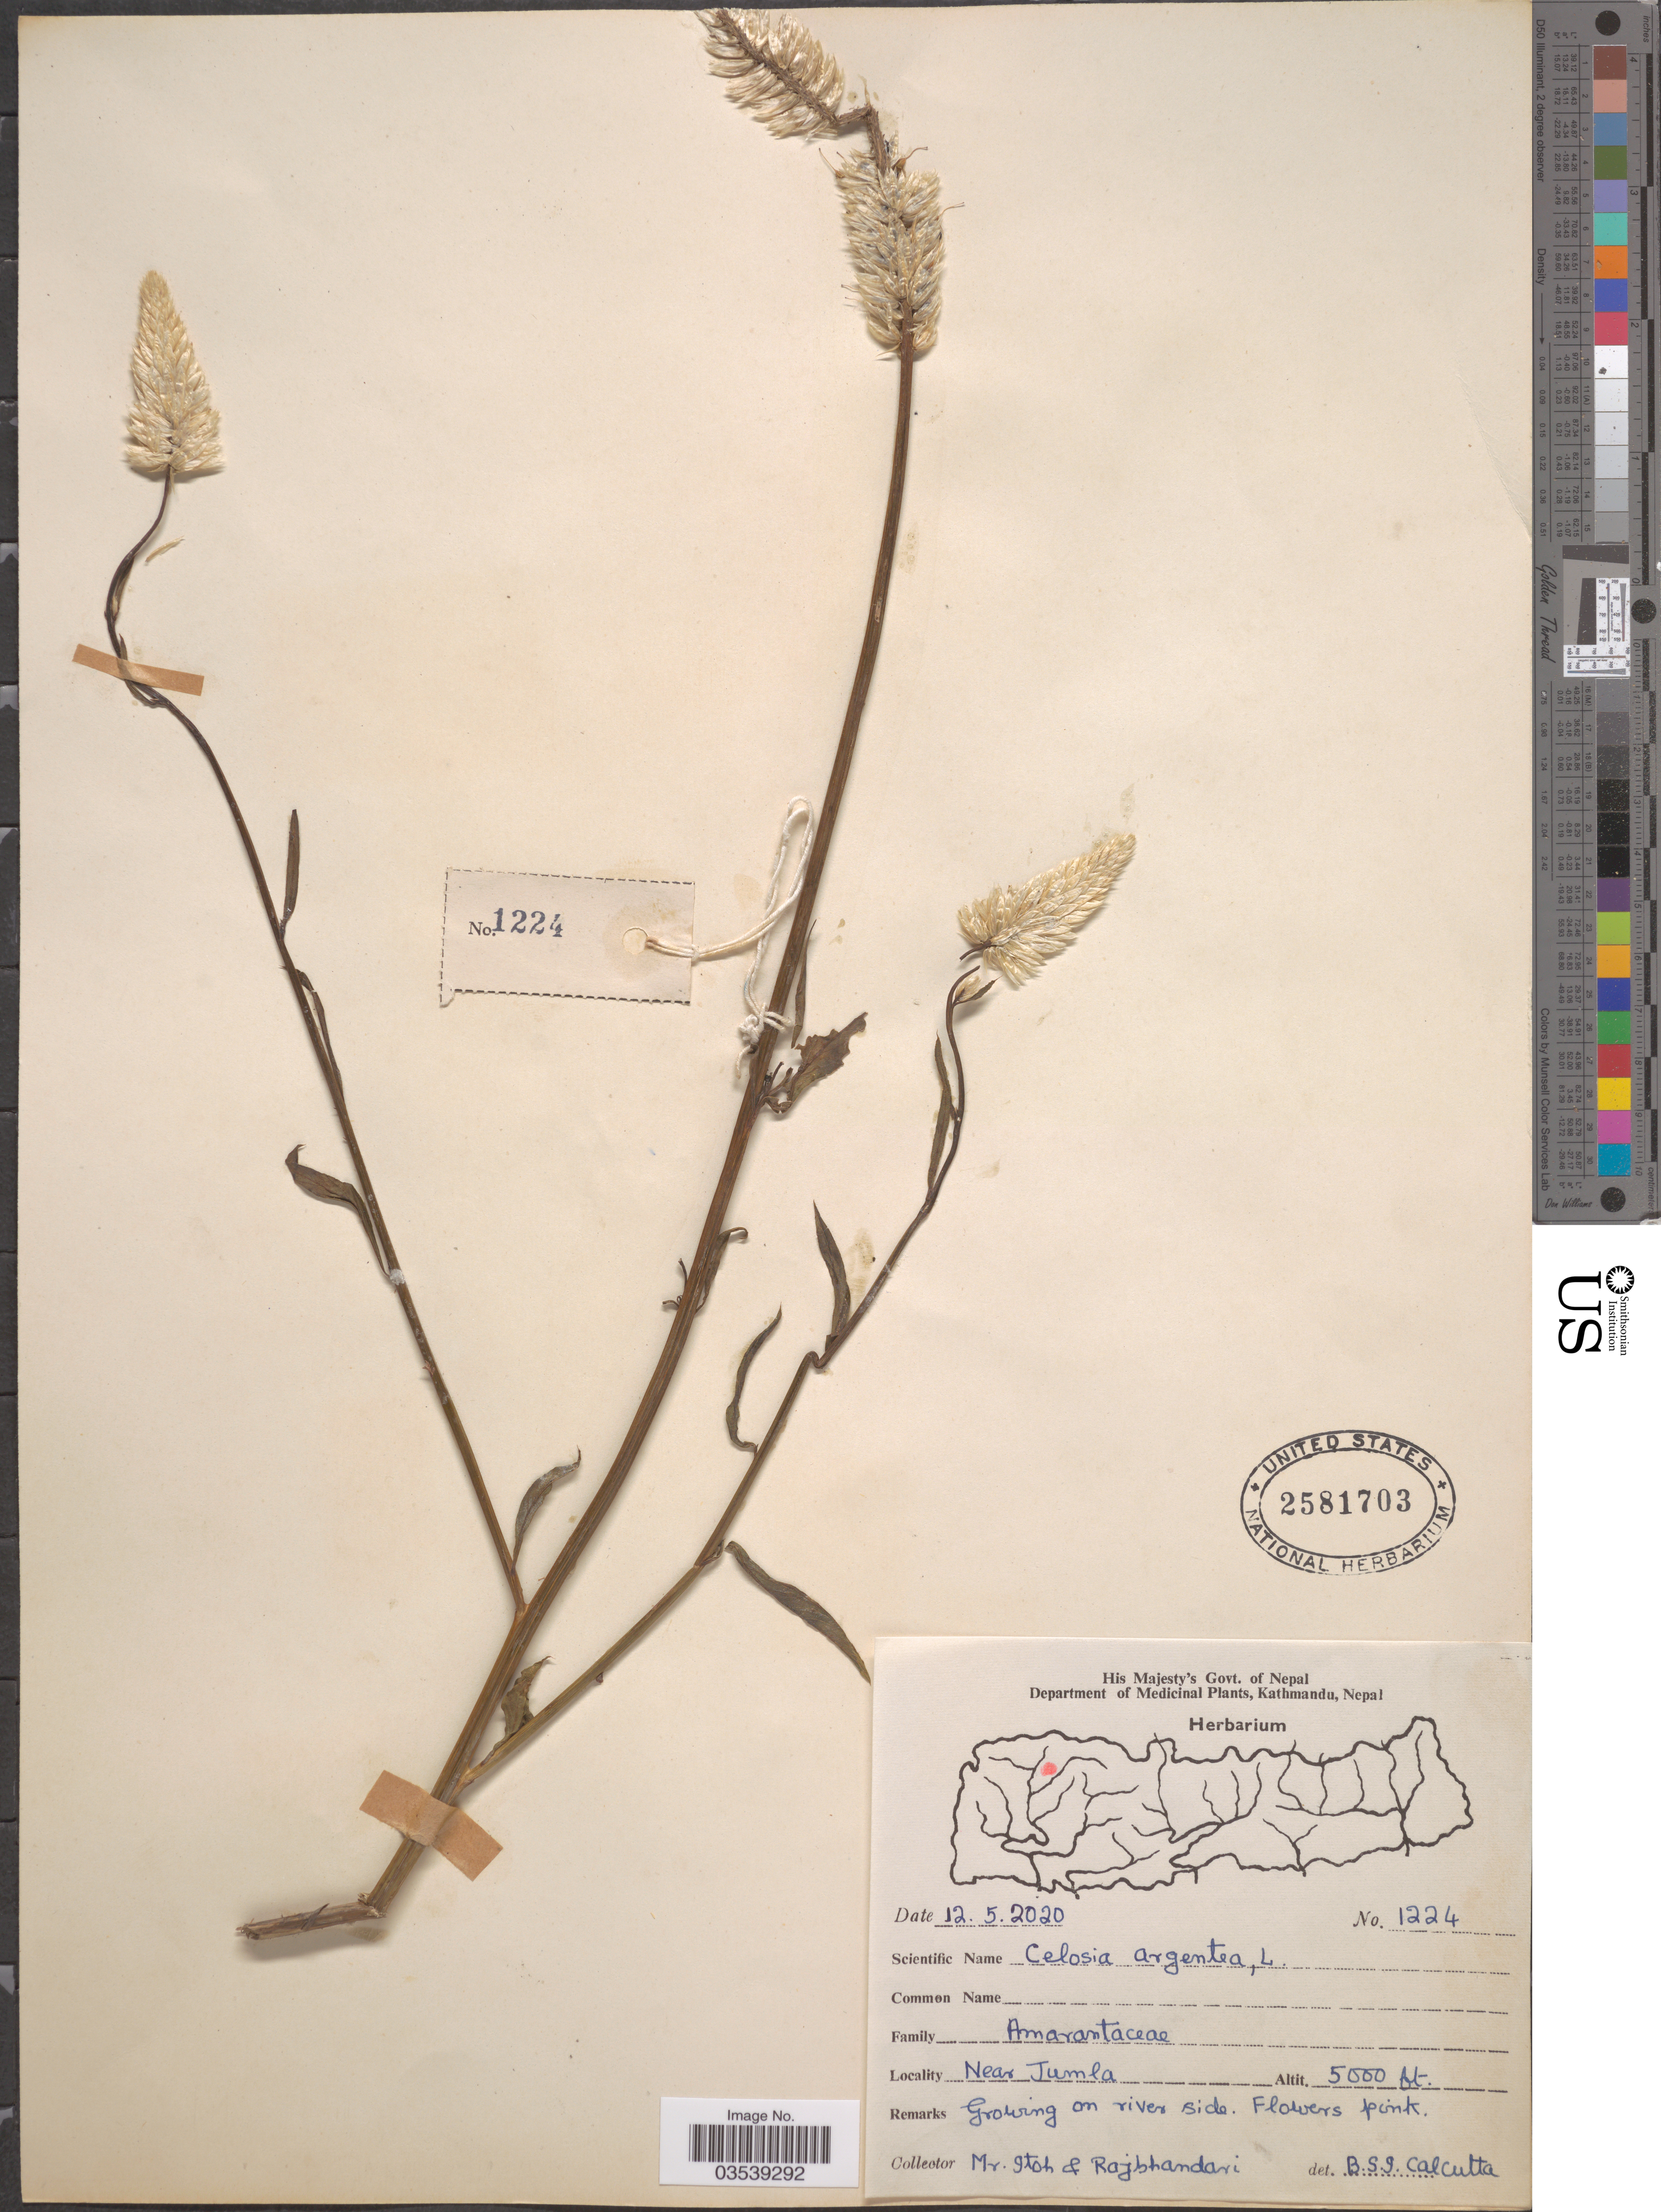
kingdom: Plantae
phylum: Tracheophyta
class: Magnoliopsida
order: Caryophyllales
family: Amaranthaceae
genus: Celosia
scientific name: Celosia argentea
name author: L.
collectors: -. Itoh & Rajbhandari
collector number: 1224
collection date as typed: Transcribed d/m/y: 12/5/2020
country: Nepal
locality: Near Jumla.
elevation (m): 1524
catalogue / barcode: US 2581703